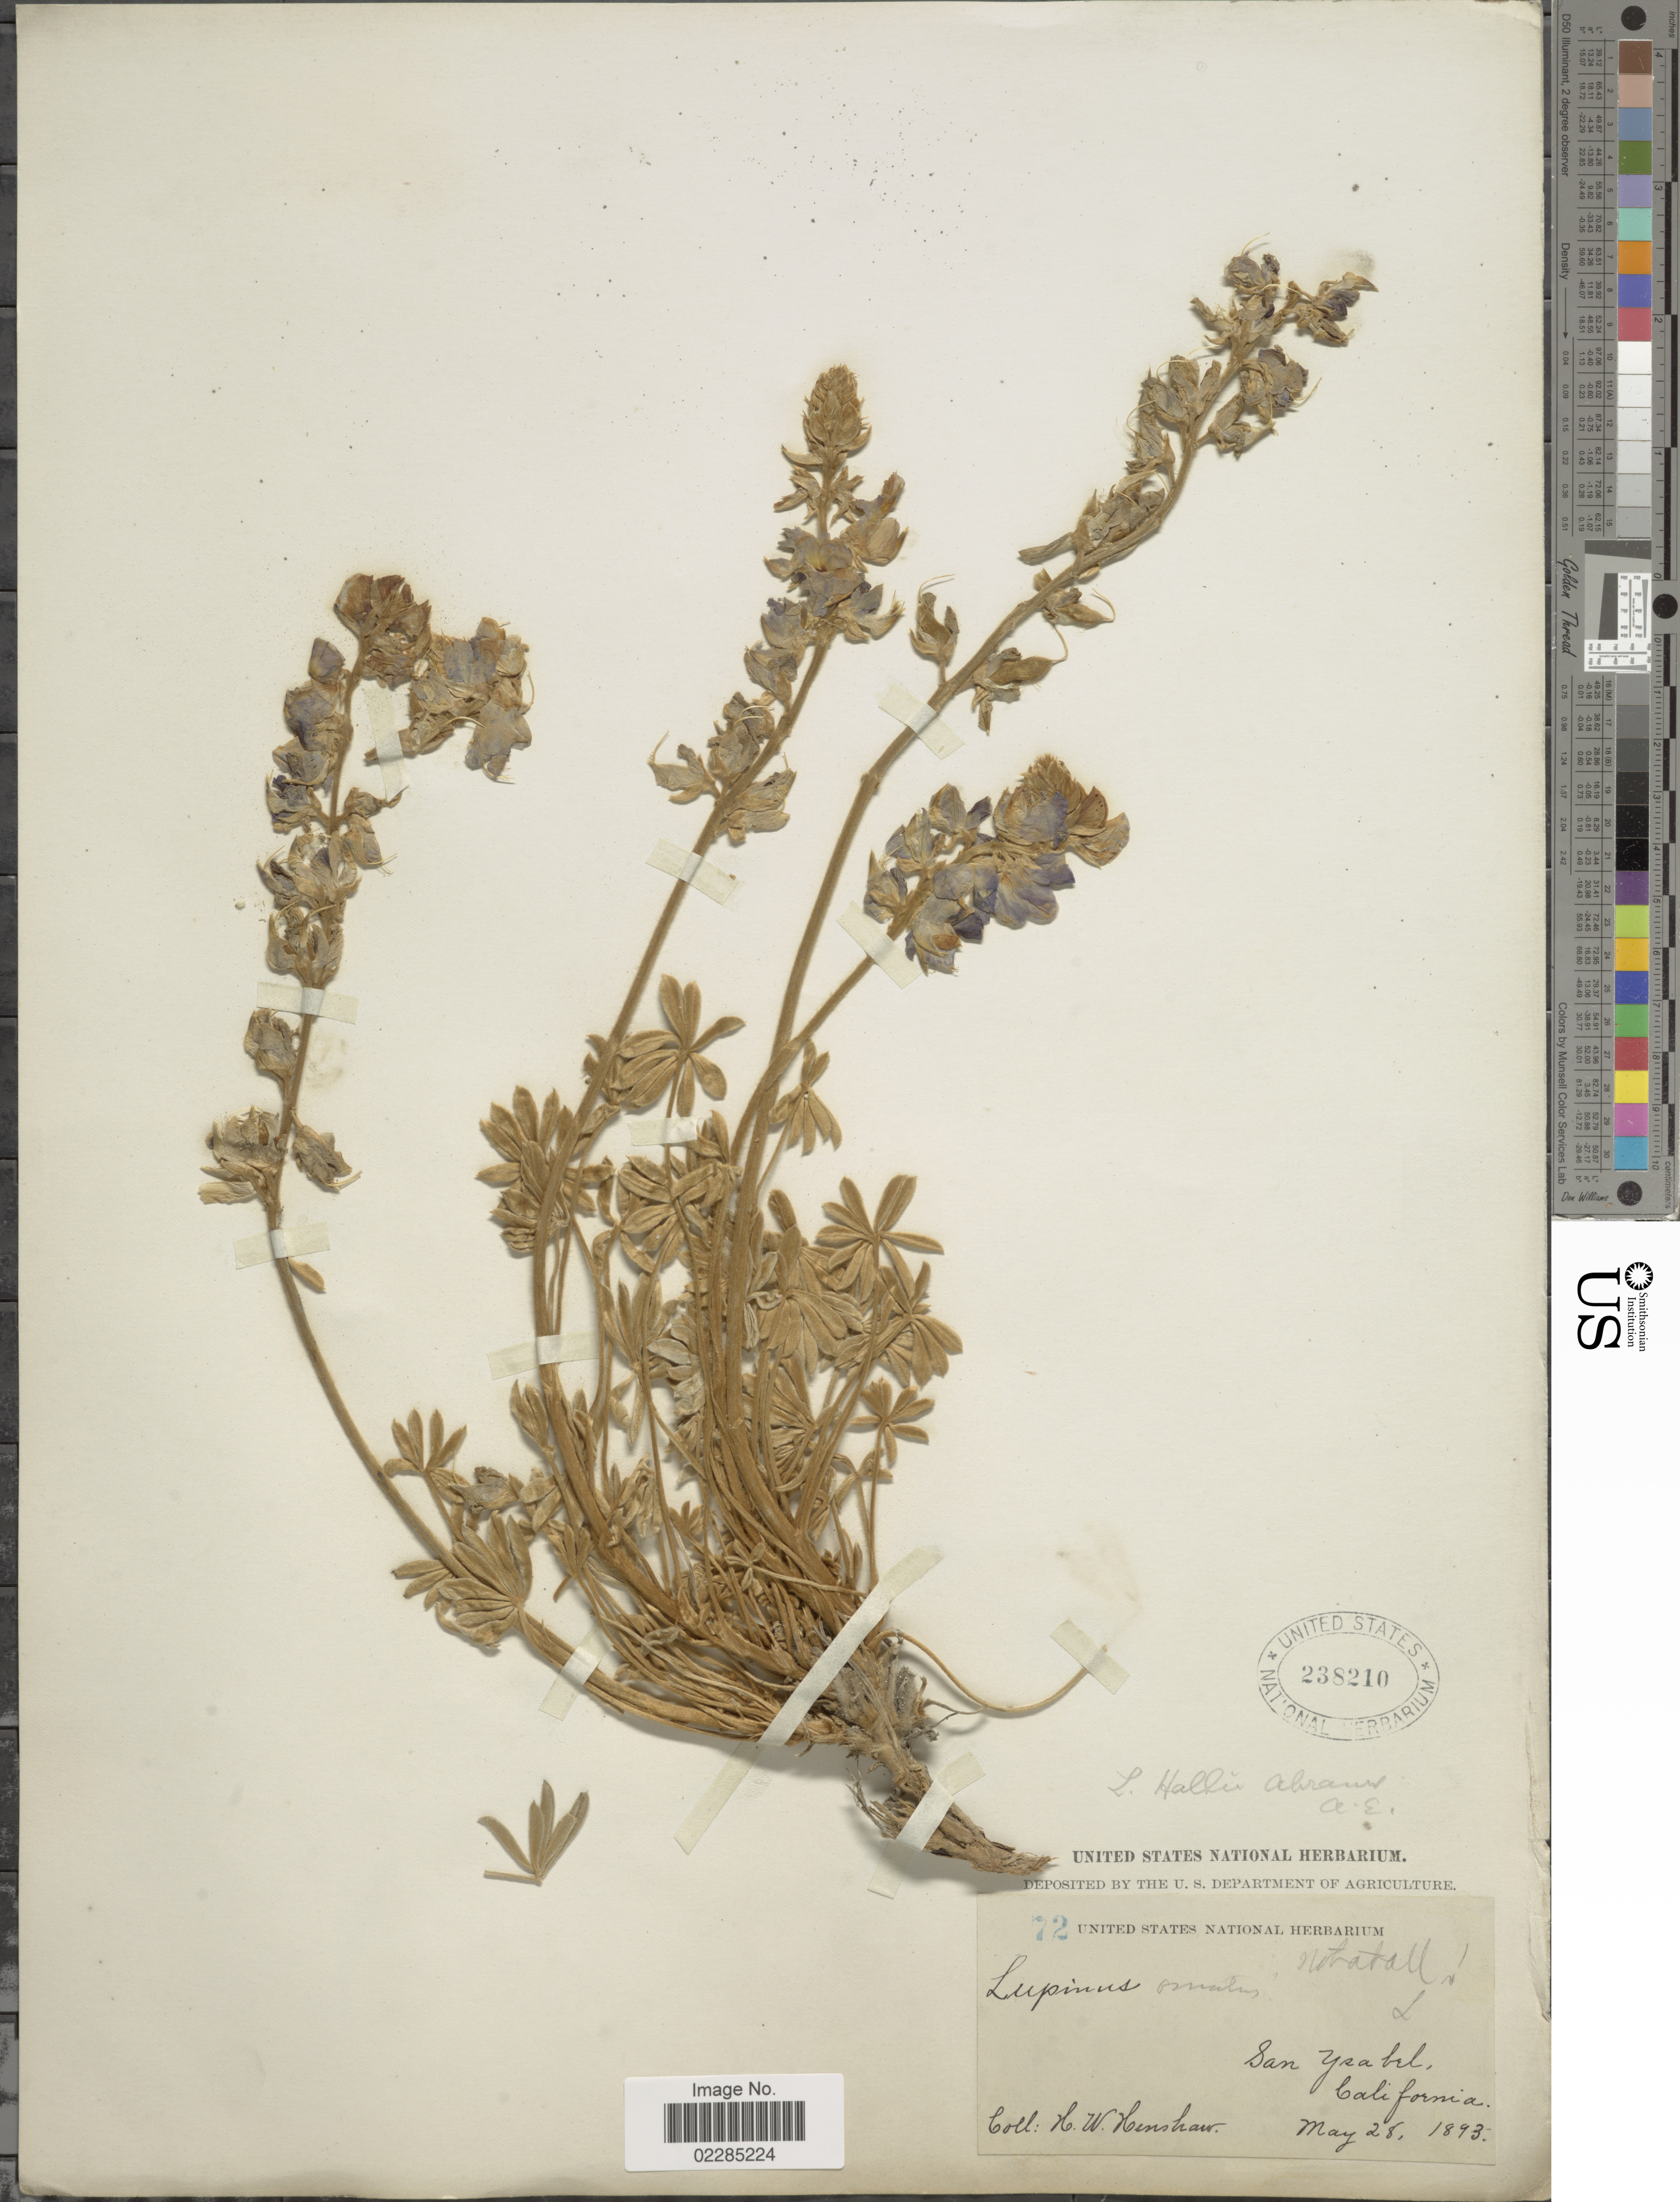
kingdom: Plantae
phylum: Tracheophyta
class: Magnoliopsida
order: Fabales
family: Fabaceae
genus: Lupinus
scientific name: Lupinus excubitus var. hallii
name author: (Abrams) C.P. Sm.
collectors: H. Henshaw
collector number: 72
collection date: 1893-05-28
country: United States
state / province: California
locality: San Ysabel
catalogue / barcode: US 238210